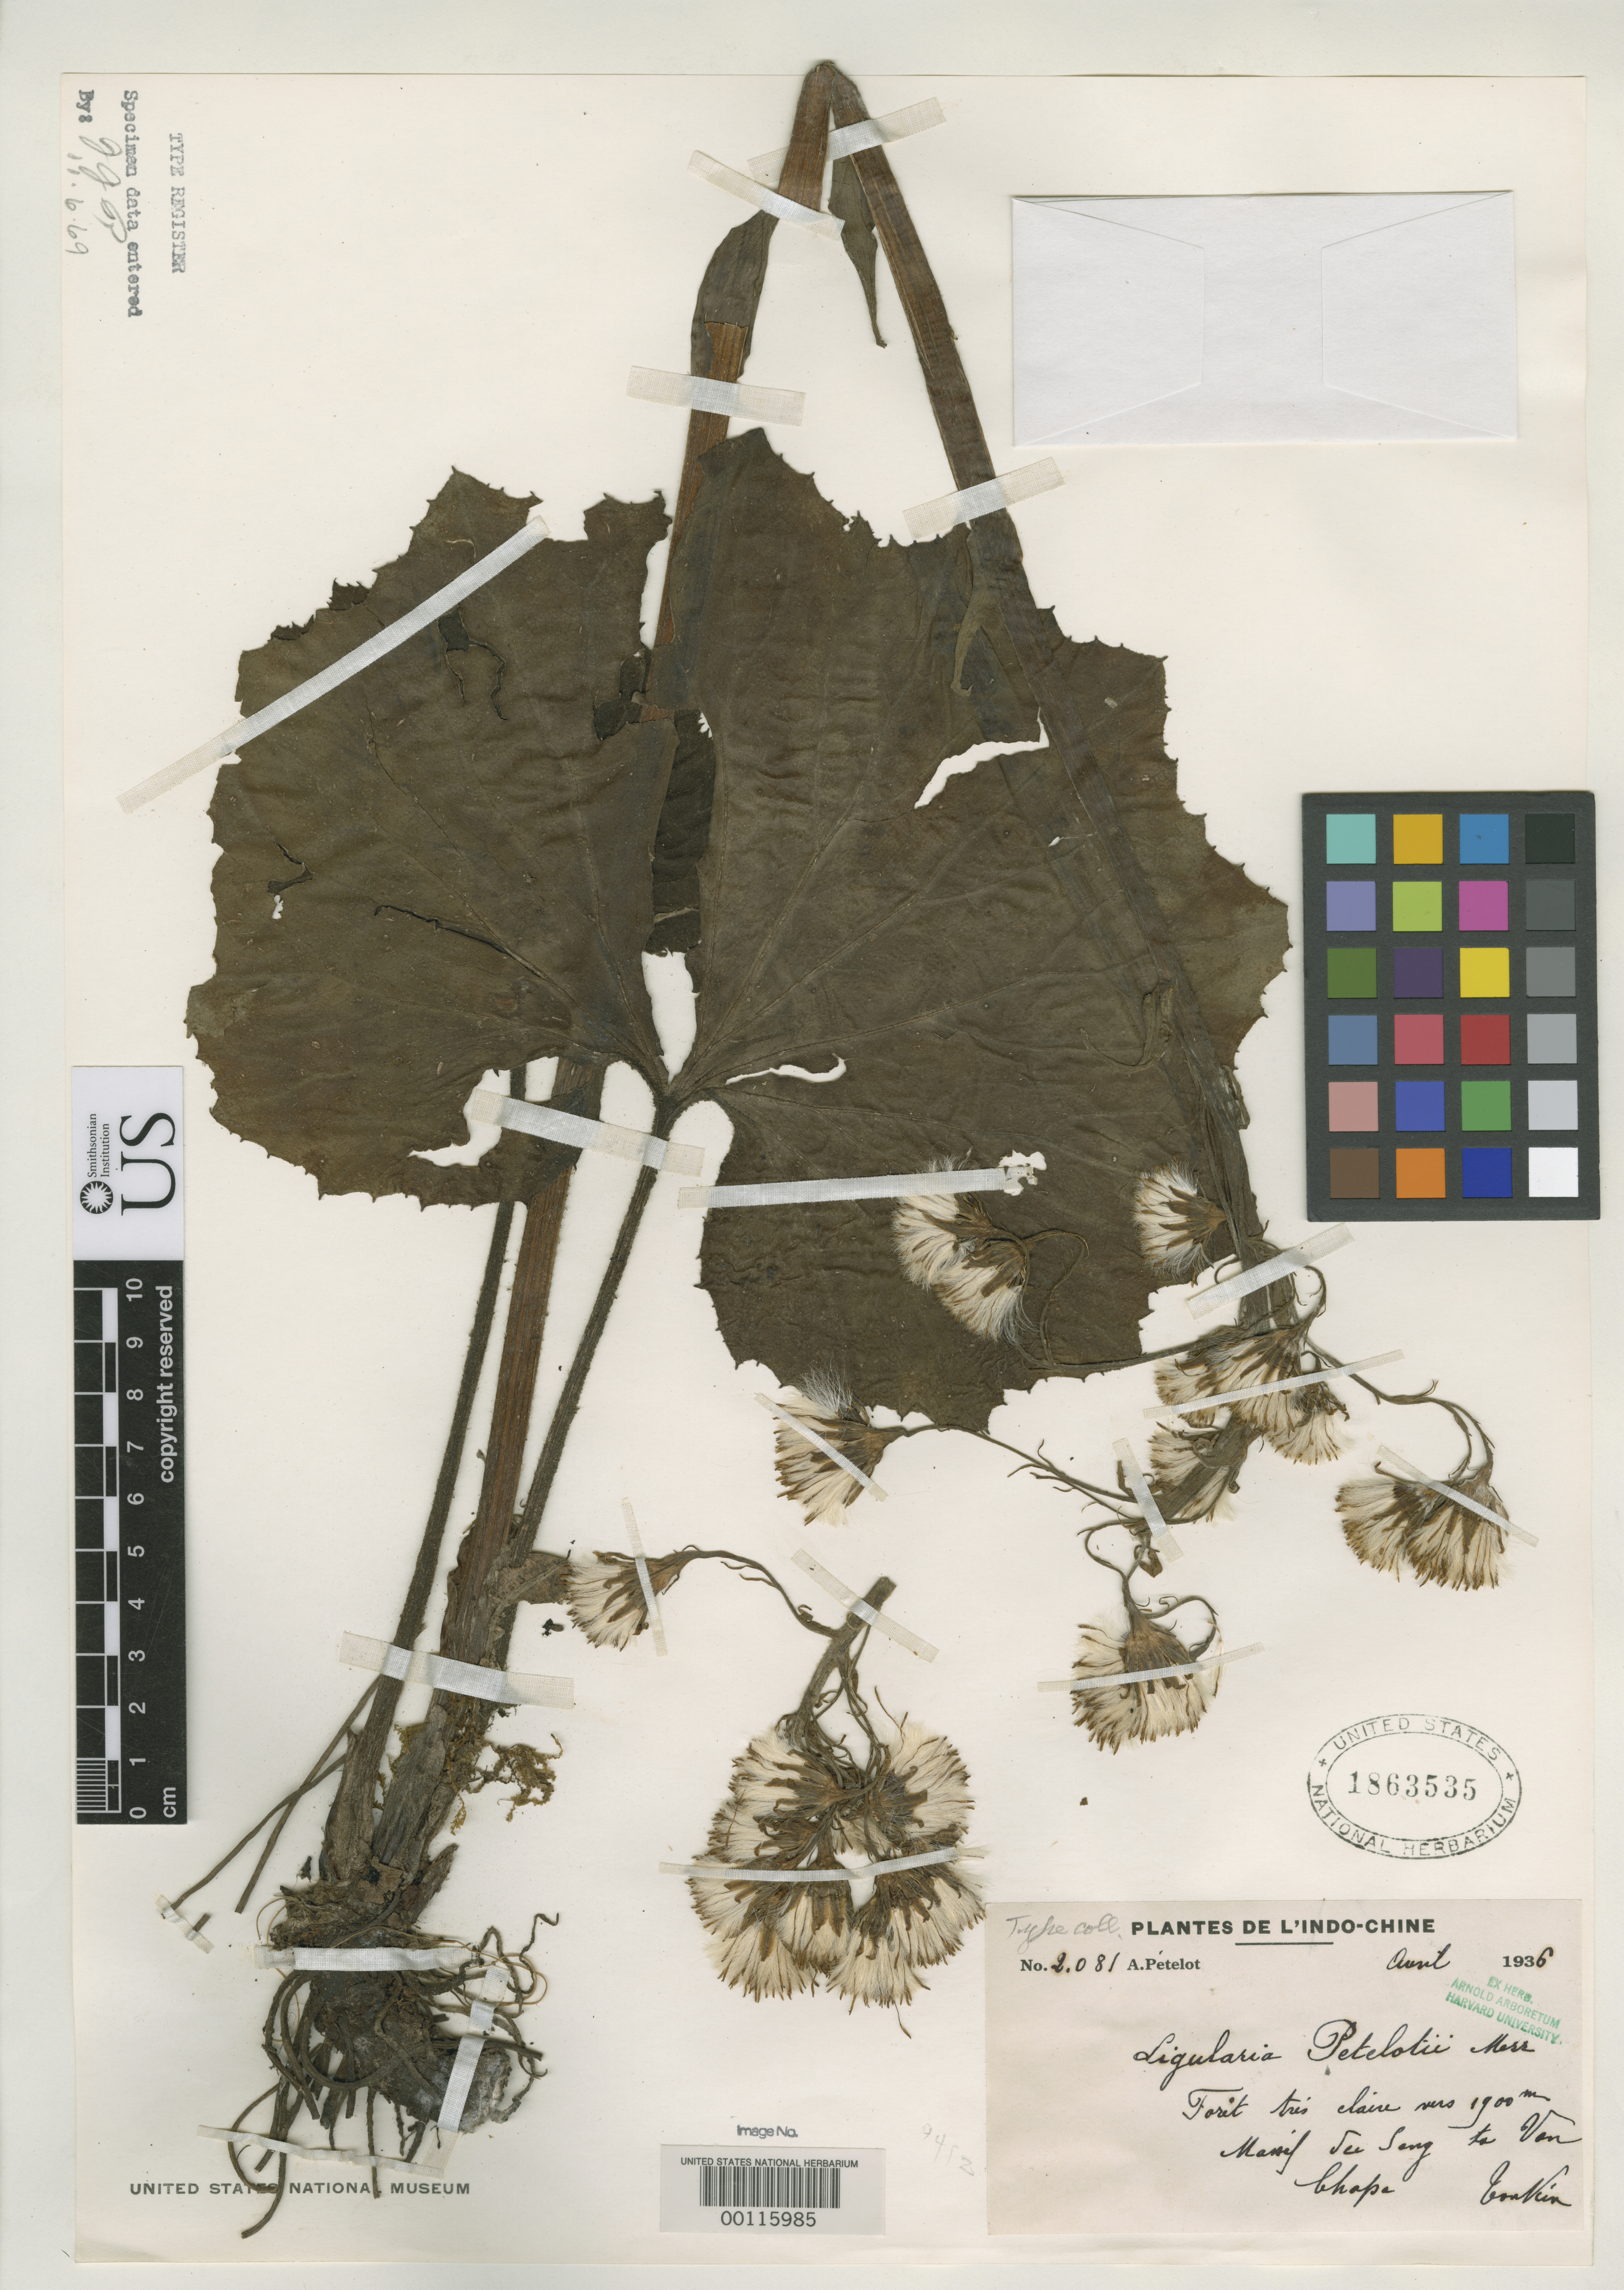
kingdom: Plantae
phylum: Tracheophyta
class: Magnoliopsida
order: Asterales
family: Asteraceae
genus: Ligularia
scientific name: Ligularia petelotii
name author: Merr.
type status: Isotype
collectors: P. A. Pételot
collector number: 2081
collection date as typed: Apr 1936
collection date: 1936-04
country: Vietnam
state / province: Tonkin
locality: Chapa, Massif de Song Ta Van.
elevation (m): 1900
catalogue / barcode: US 1863535